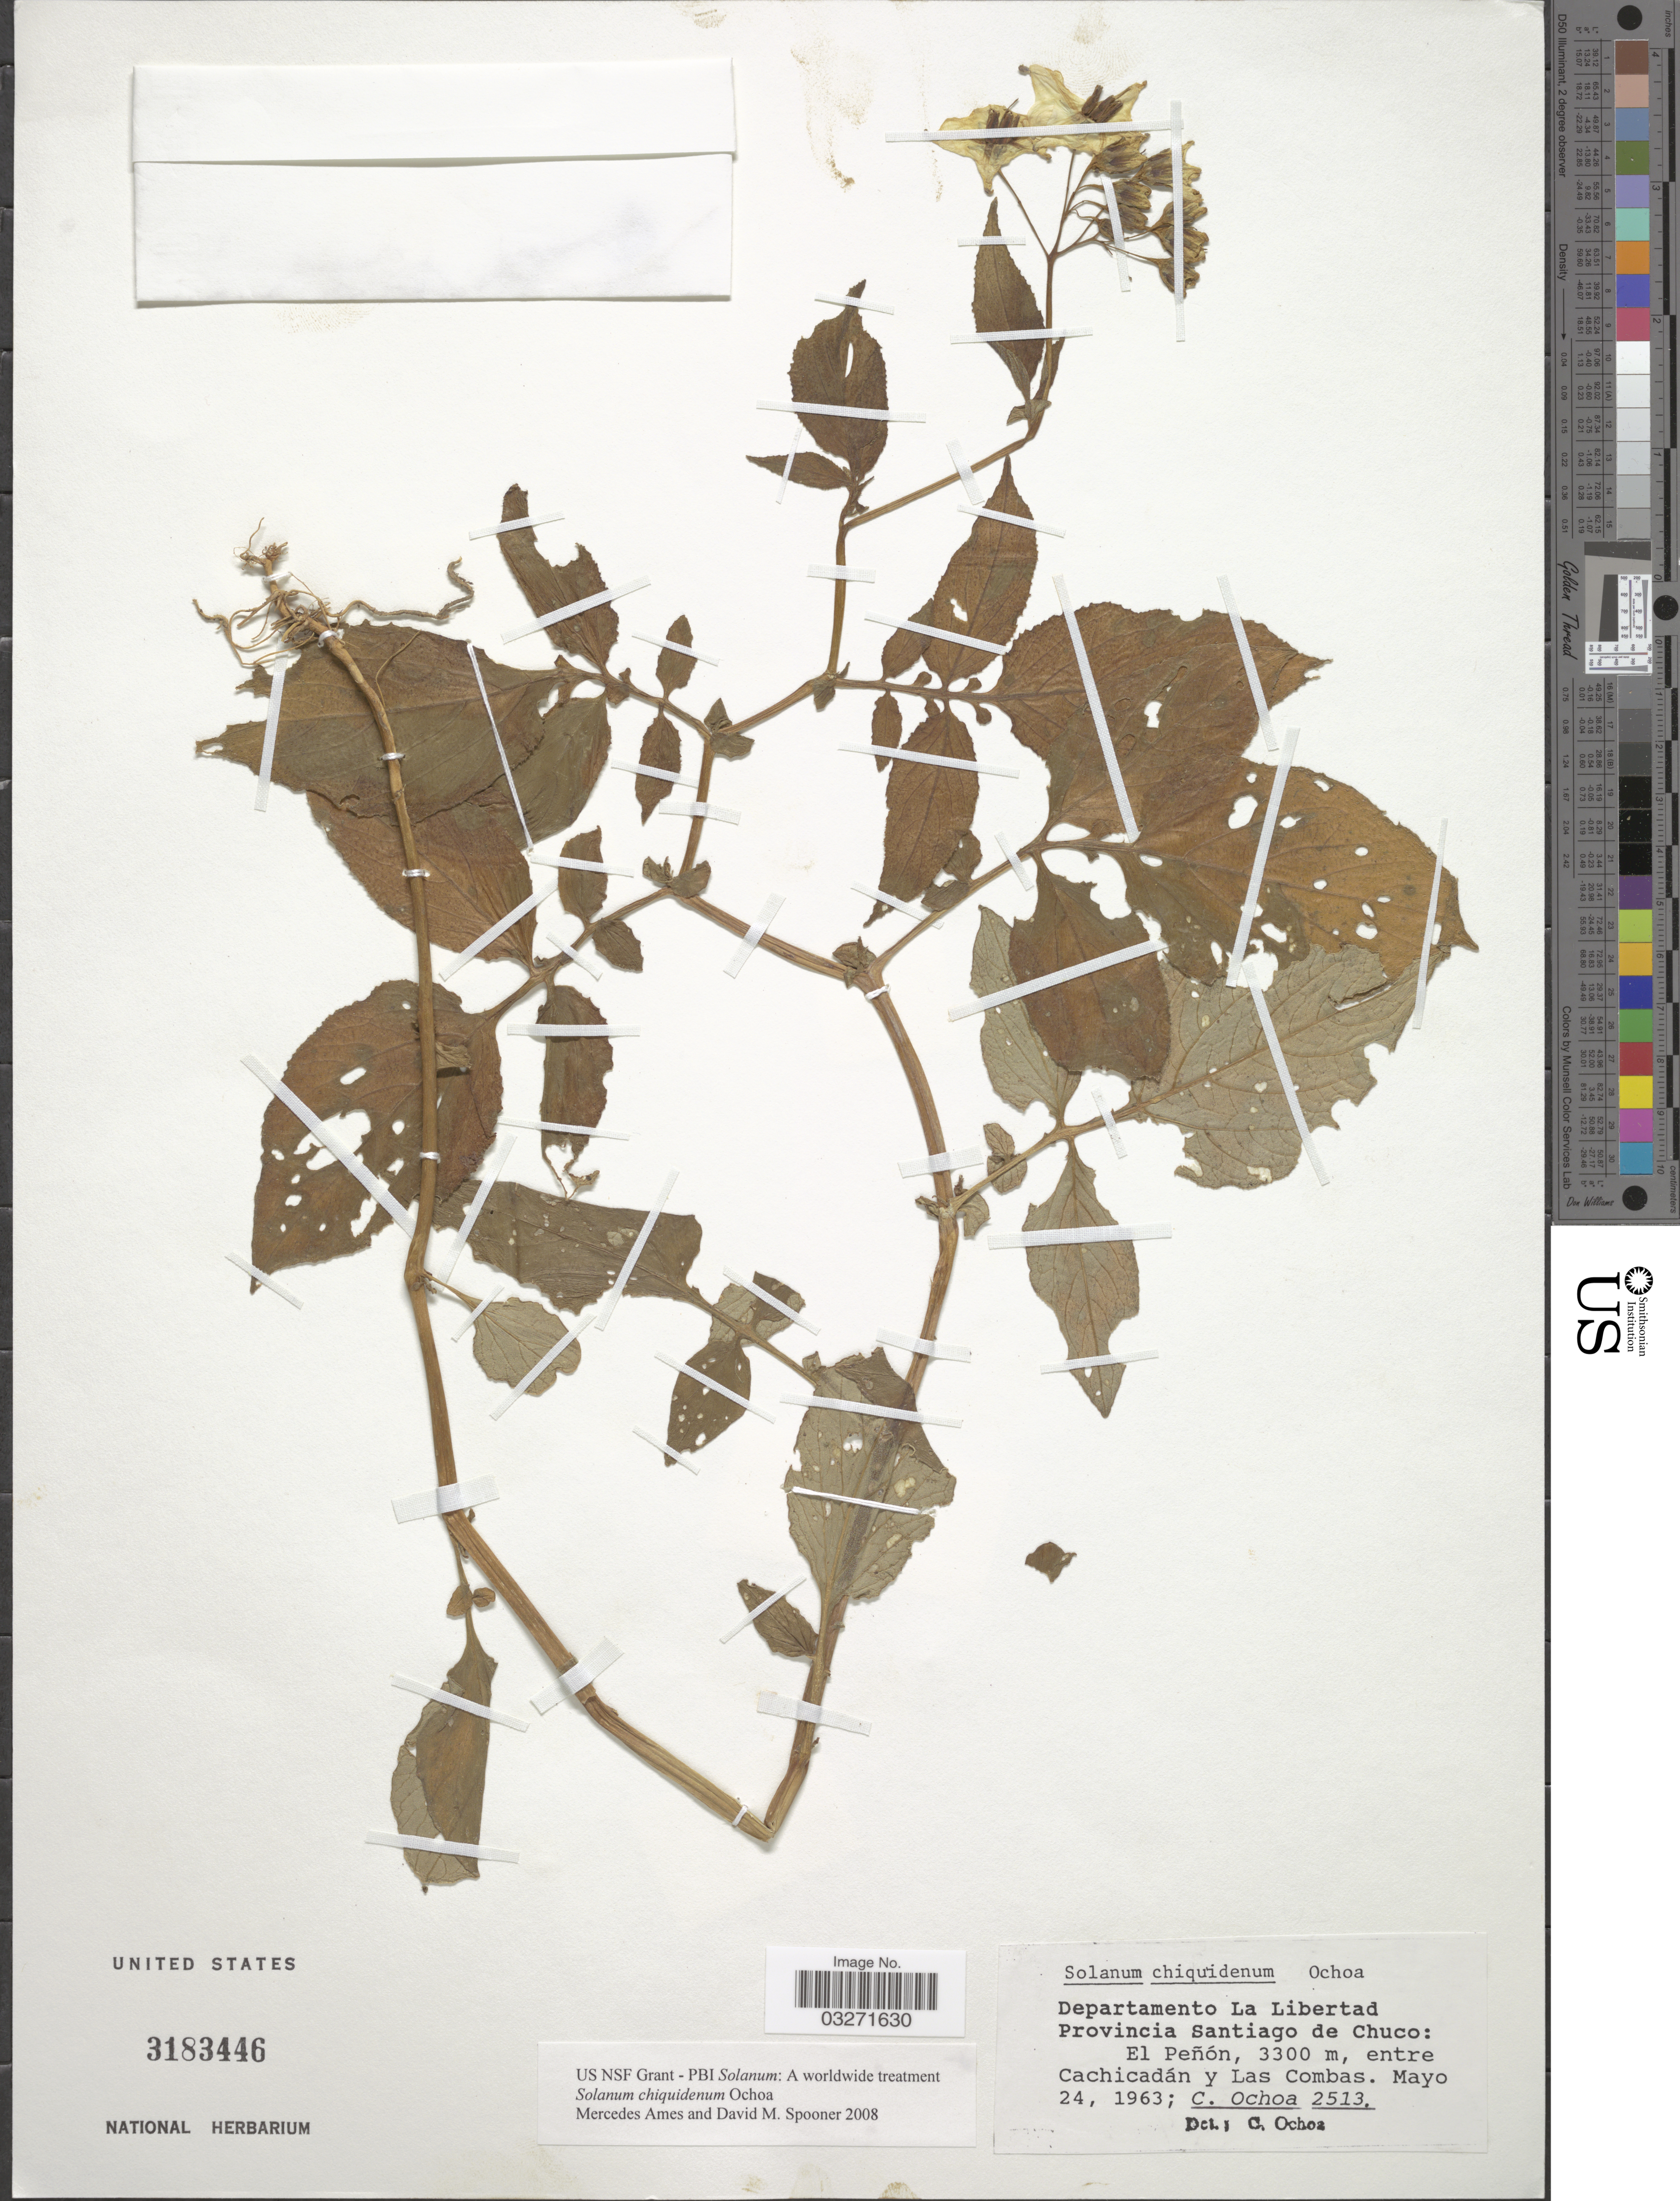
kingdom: Plantae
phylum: Tracheophyta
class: Magnoliopsida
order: Solanales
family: Solanaceae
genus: Solanum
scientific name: Solanum chiquidenum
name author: Ochoa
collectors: C. Ochoa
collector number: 2513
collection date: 1963-05-24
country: Peru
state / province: La Libertad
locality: Departamento La Libertad. Provincia Santiago de Chuco: El Peñon, entre Cachicadán y Las Combas.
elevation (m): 3300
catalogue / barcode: US 3183446